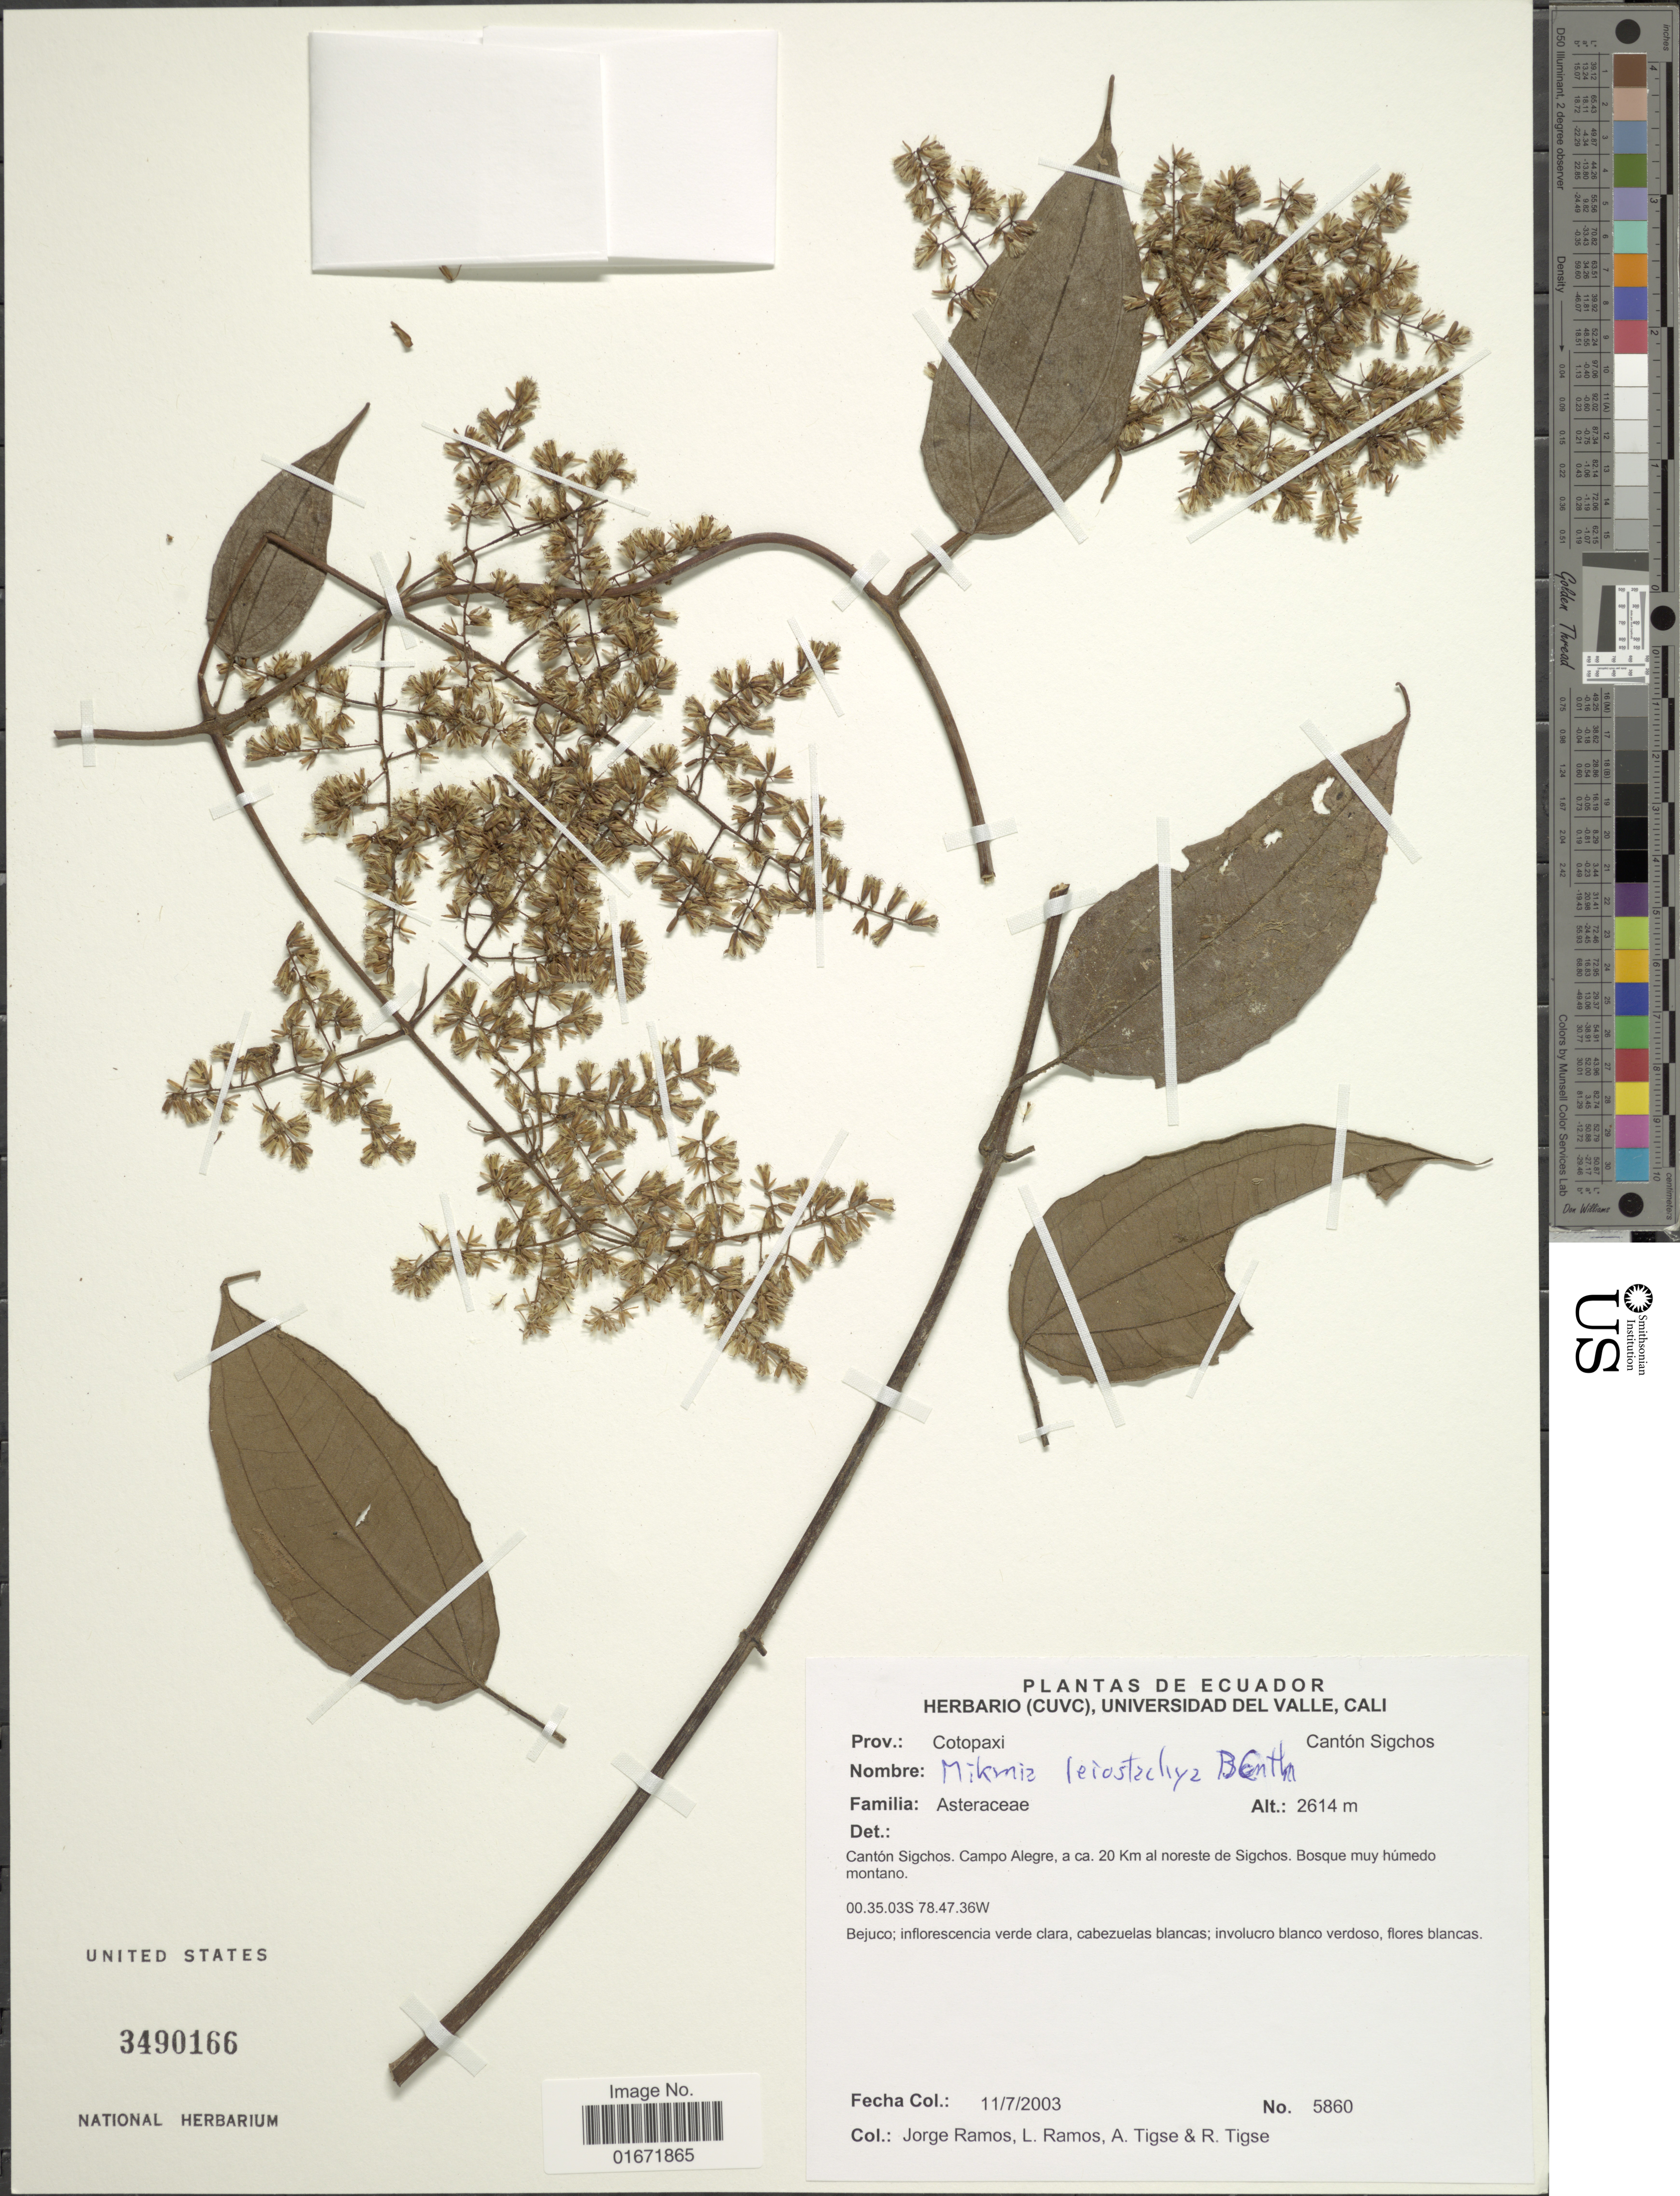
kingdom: Plantae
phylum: Tracheophyta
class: Magnoliopsida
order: Asterales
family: Asteraceae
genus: Mikania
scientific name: Mikania leiostachya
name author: Benth.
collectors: J. Ramos, L. Ramos, A. Tigse & R. Tigse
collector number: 5860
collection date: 2003-07-11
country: Ecuador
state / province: Cotopaxi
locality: Prov.: Cotopaxi. Cantón Sigchos. Cantón Sigchos. Campo Alegre, a ca. 20 km al noreste de Sigchos. Bosque muy húmedo montano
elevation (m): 2614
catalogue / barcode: US 3490166